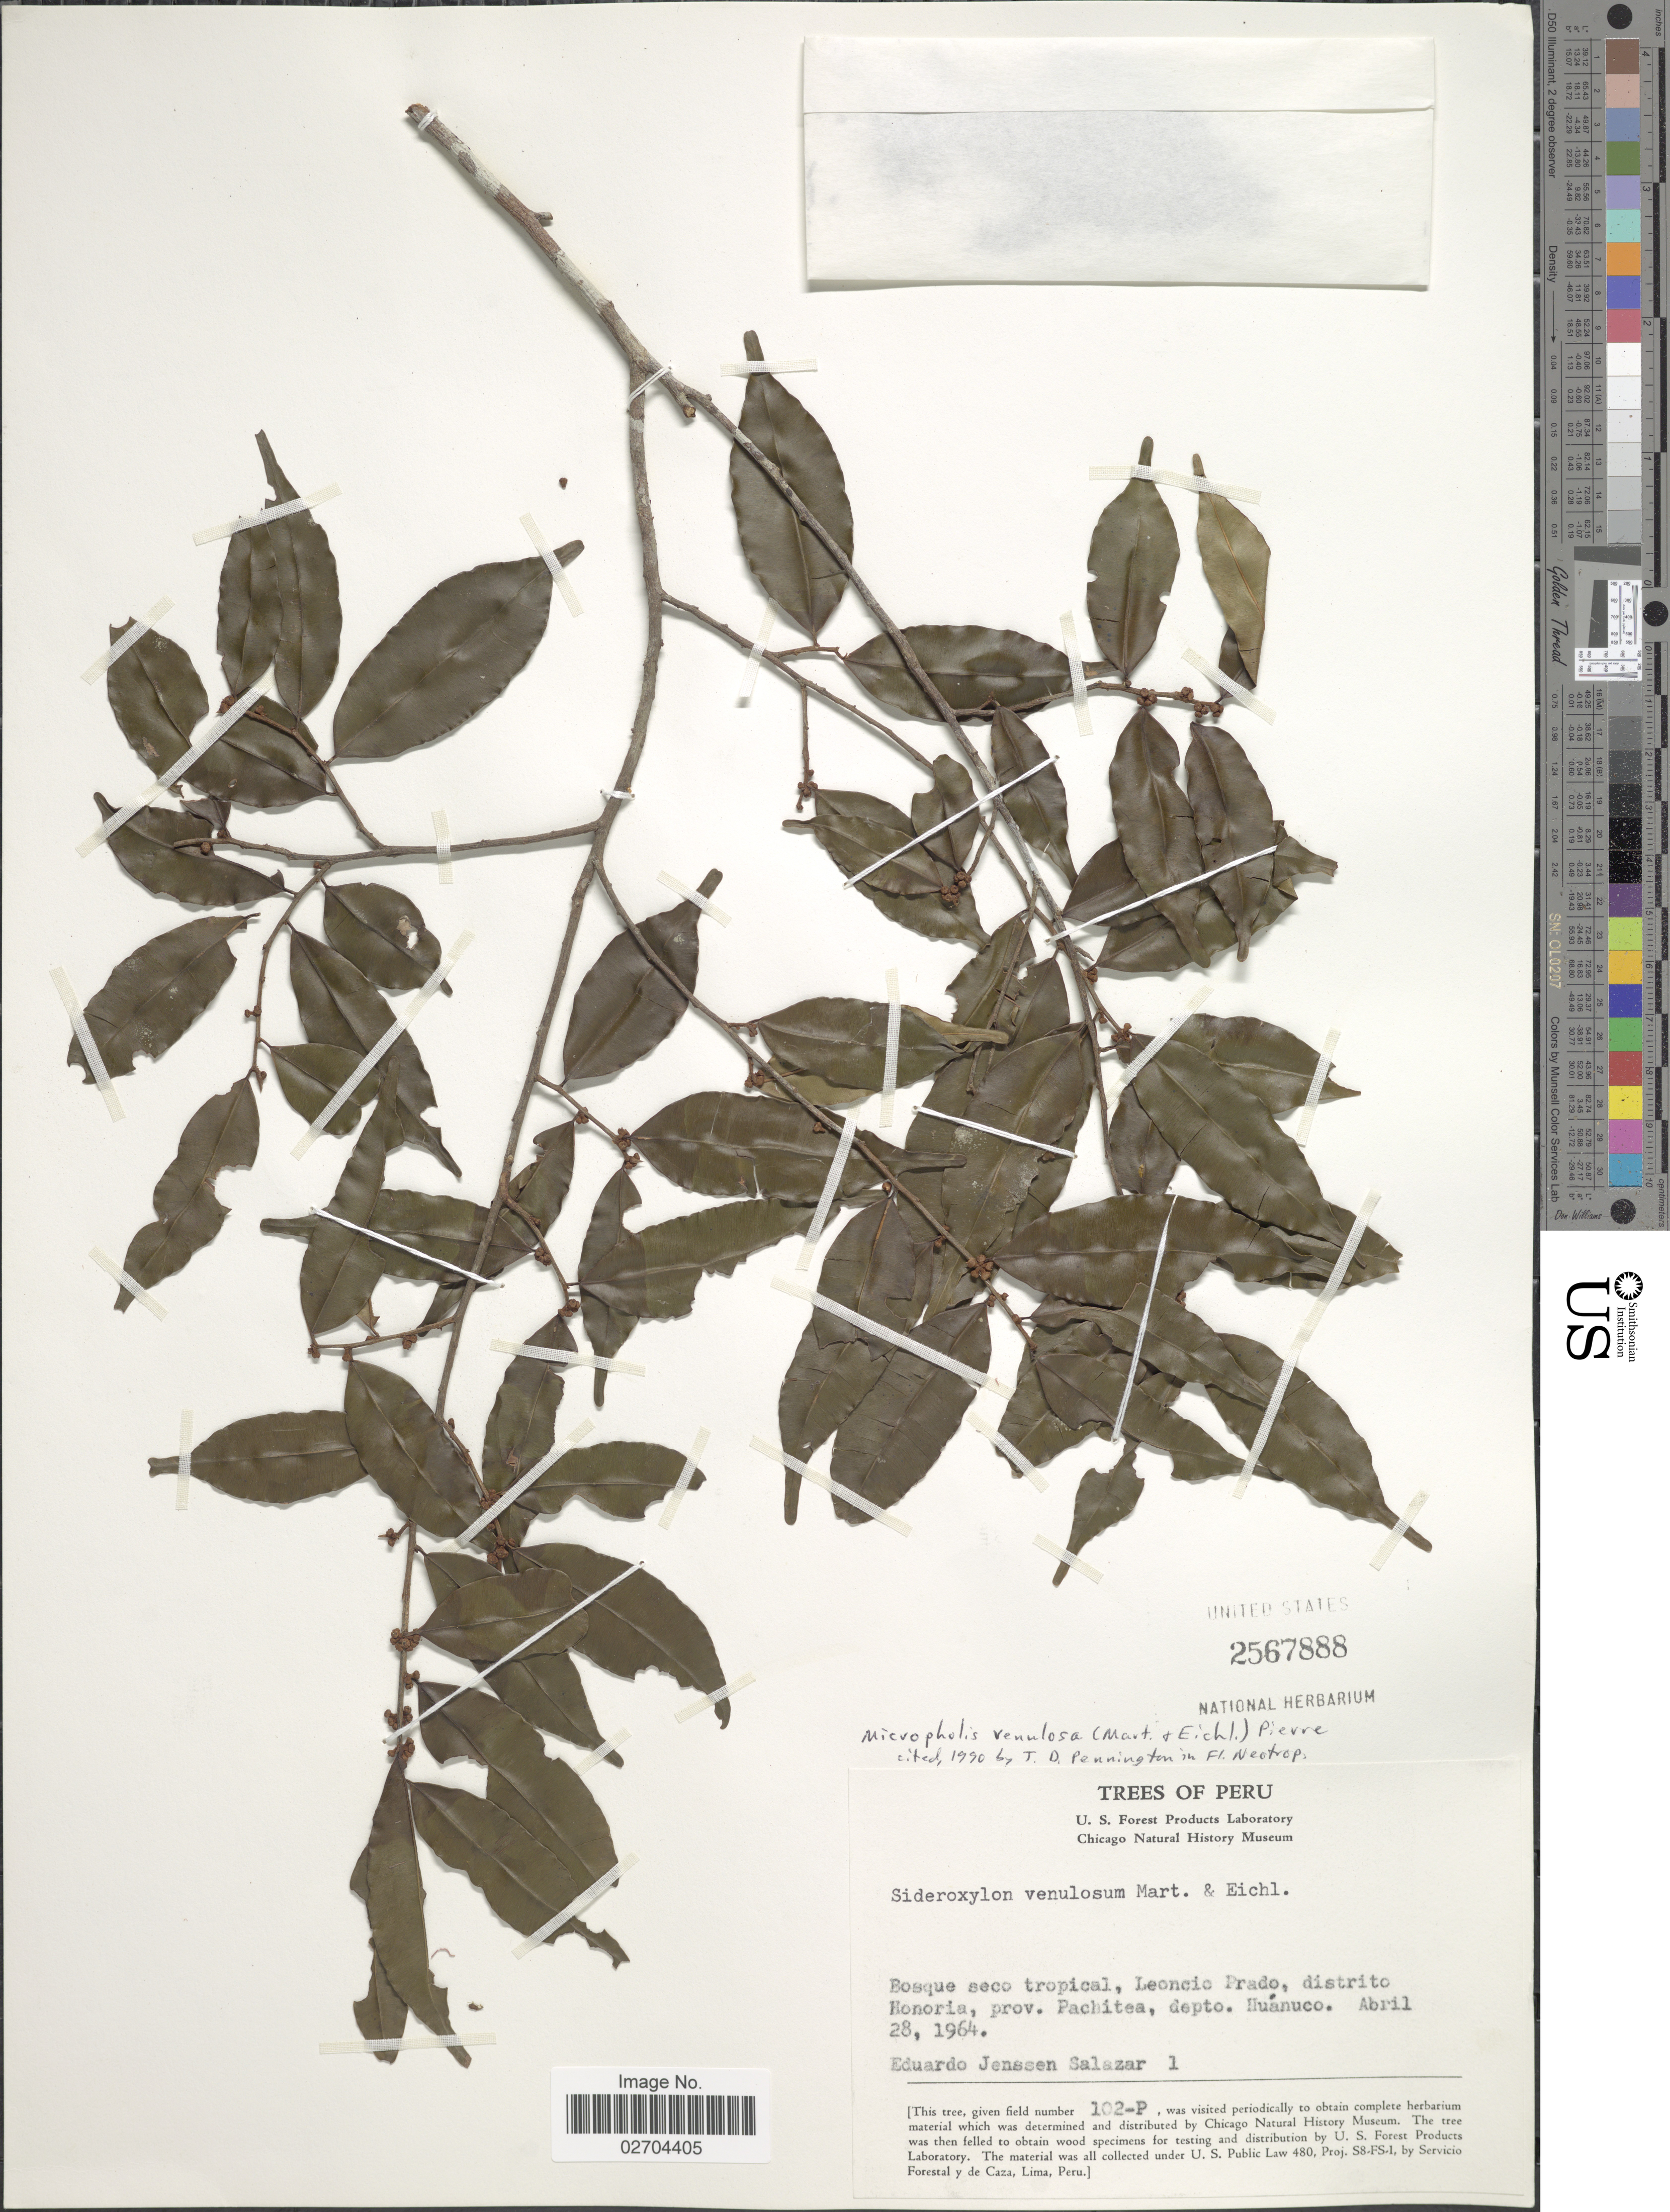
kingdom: Plantae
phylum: Tracheophyta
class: Magnoliopsida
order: Ericales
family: Sapotaceae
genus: Micropholis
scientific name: Micropholis venulosa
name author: (Mart. & Eichler) Pierre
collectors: E. Jenssen S.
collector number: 1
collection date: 1964-04-28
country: Peru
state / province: Huánuco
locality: Honoria , prov. Pachitea, depto. Huanuco.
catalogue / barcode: US 2567888